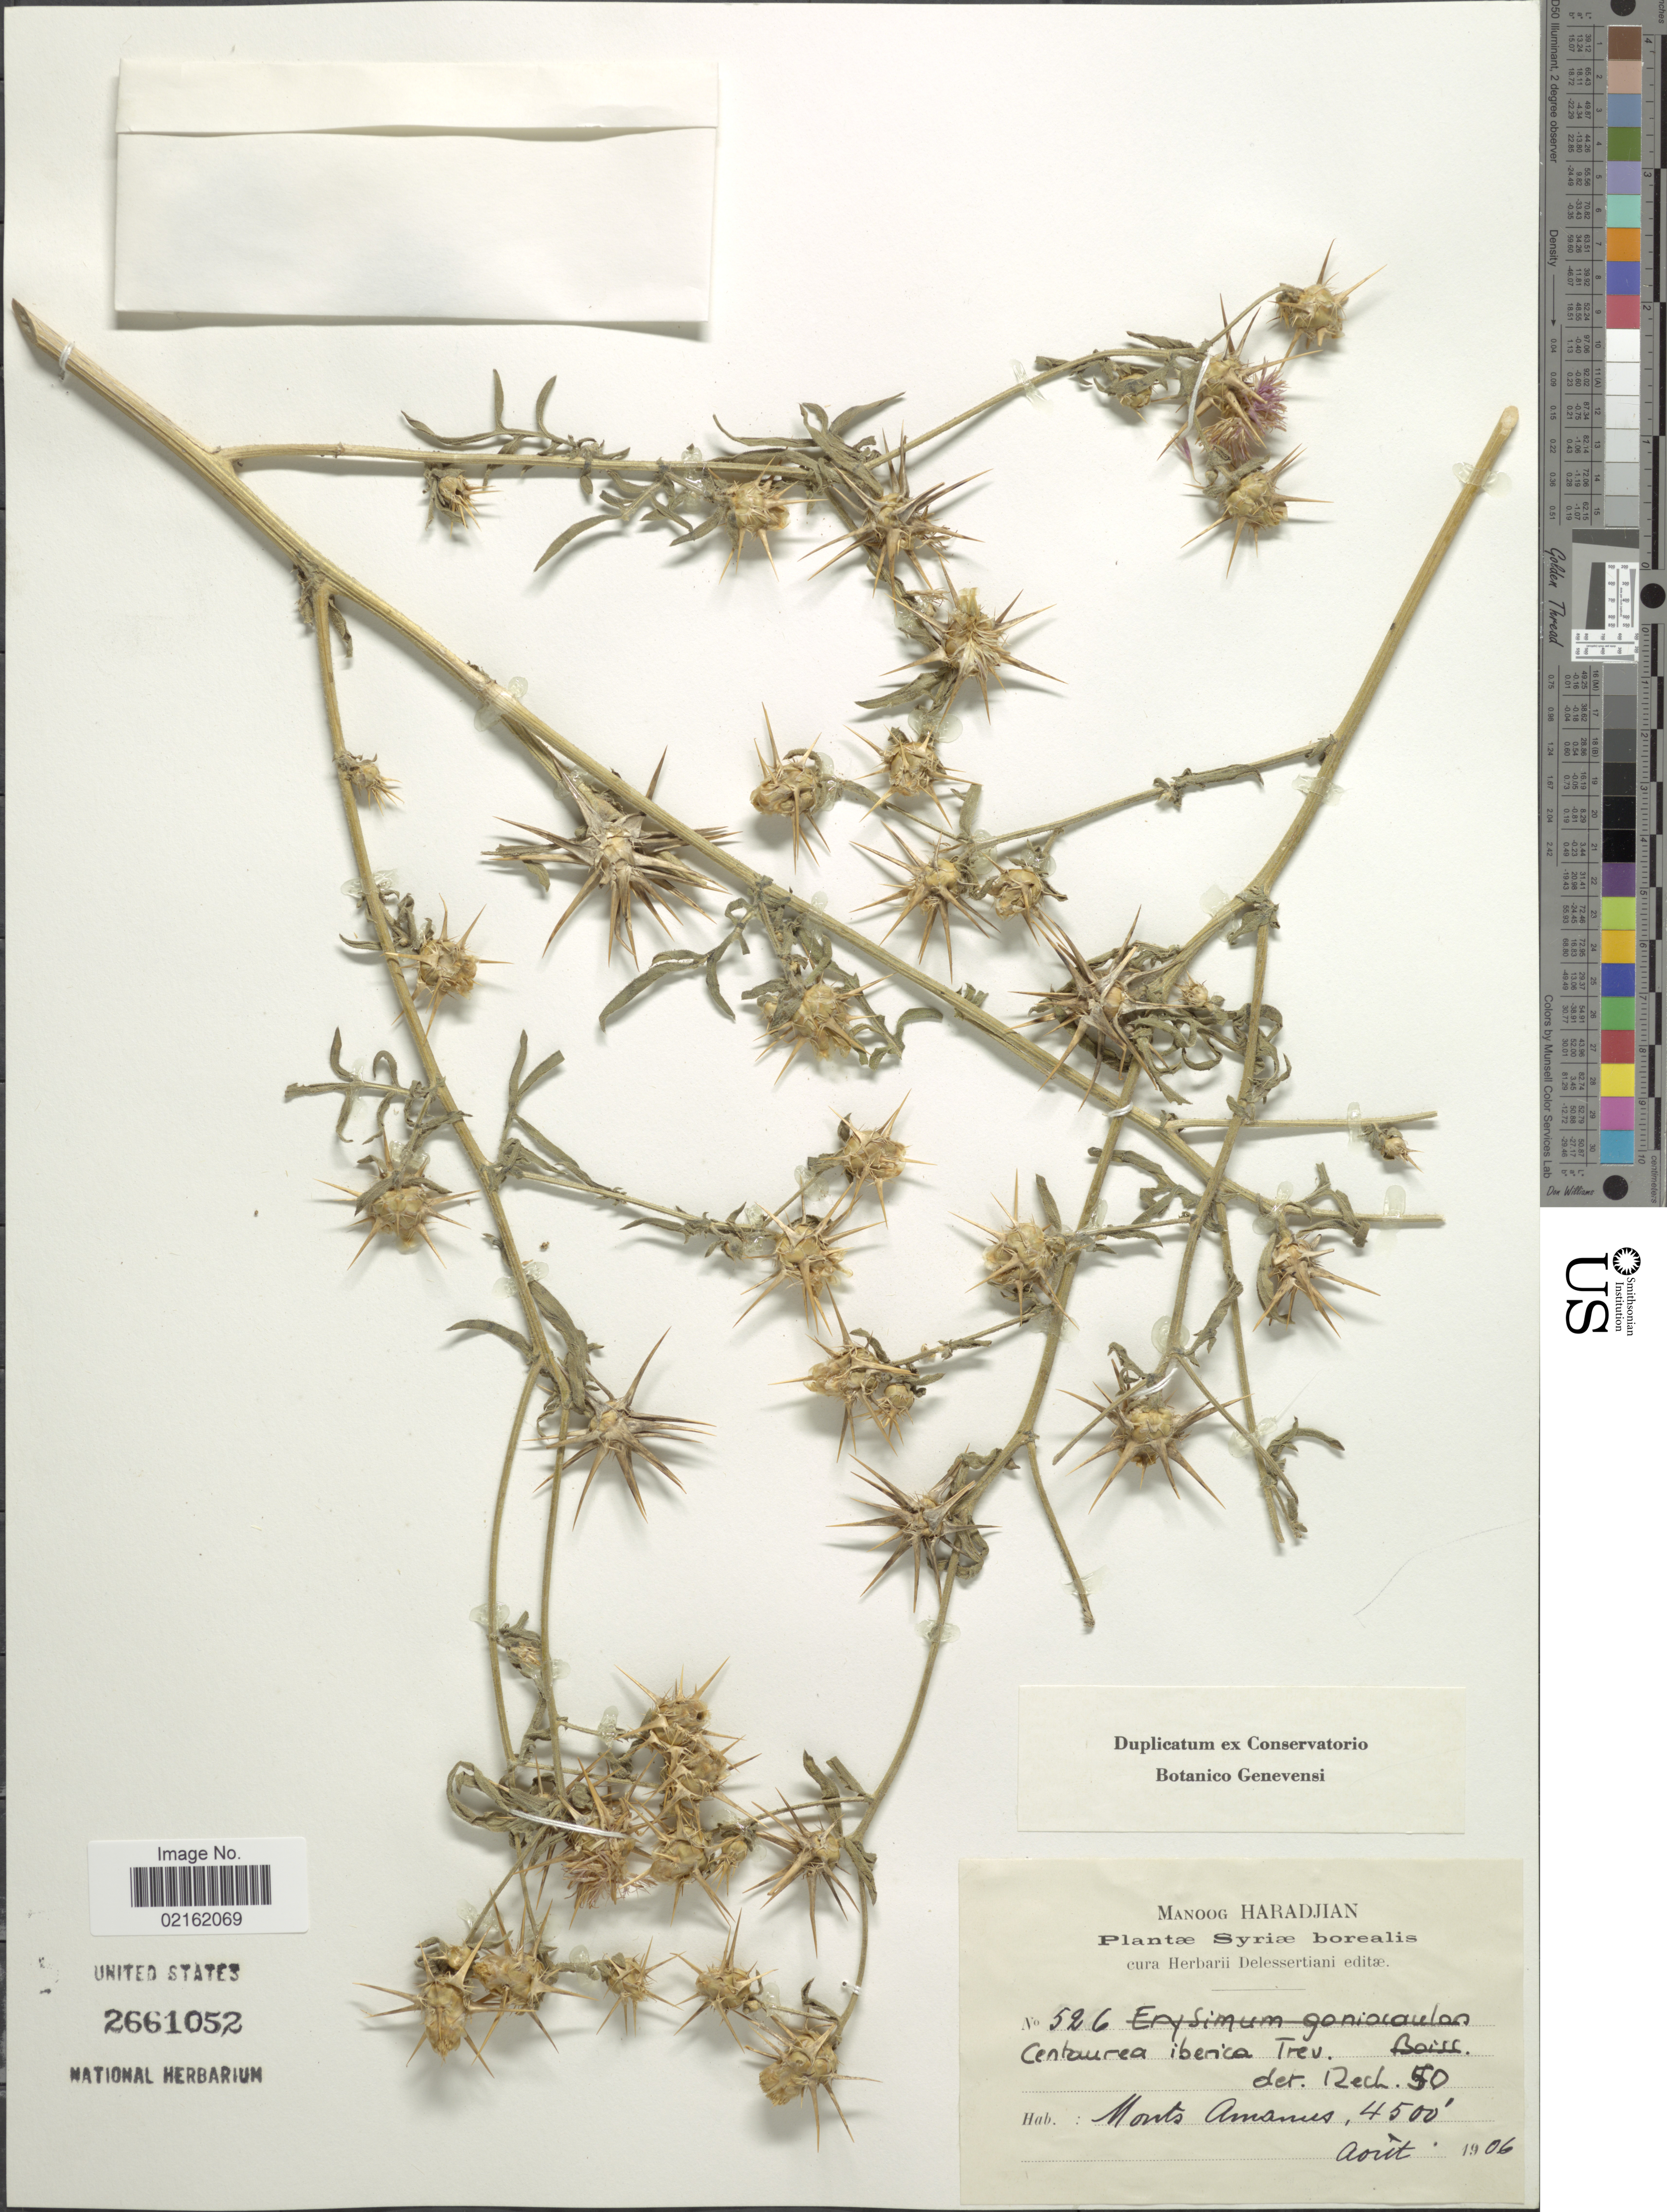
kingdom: Plantae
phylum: Tracheophyta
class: Magnoliopsida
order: Asterales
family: Asteraceae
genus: Centaurea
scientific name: Centaurea intricata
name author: Boiss.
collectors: M. Haradjian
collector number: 526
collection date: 1906-08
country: Syria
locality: Monts Amanies [interpreted]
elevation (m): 1372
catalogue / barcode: US 2661052